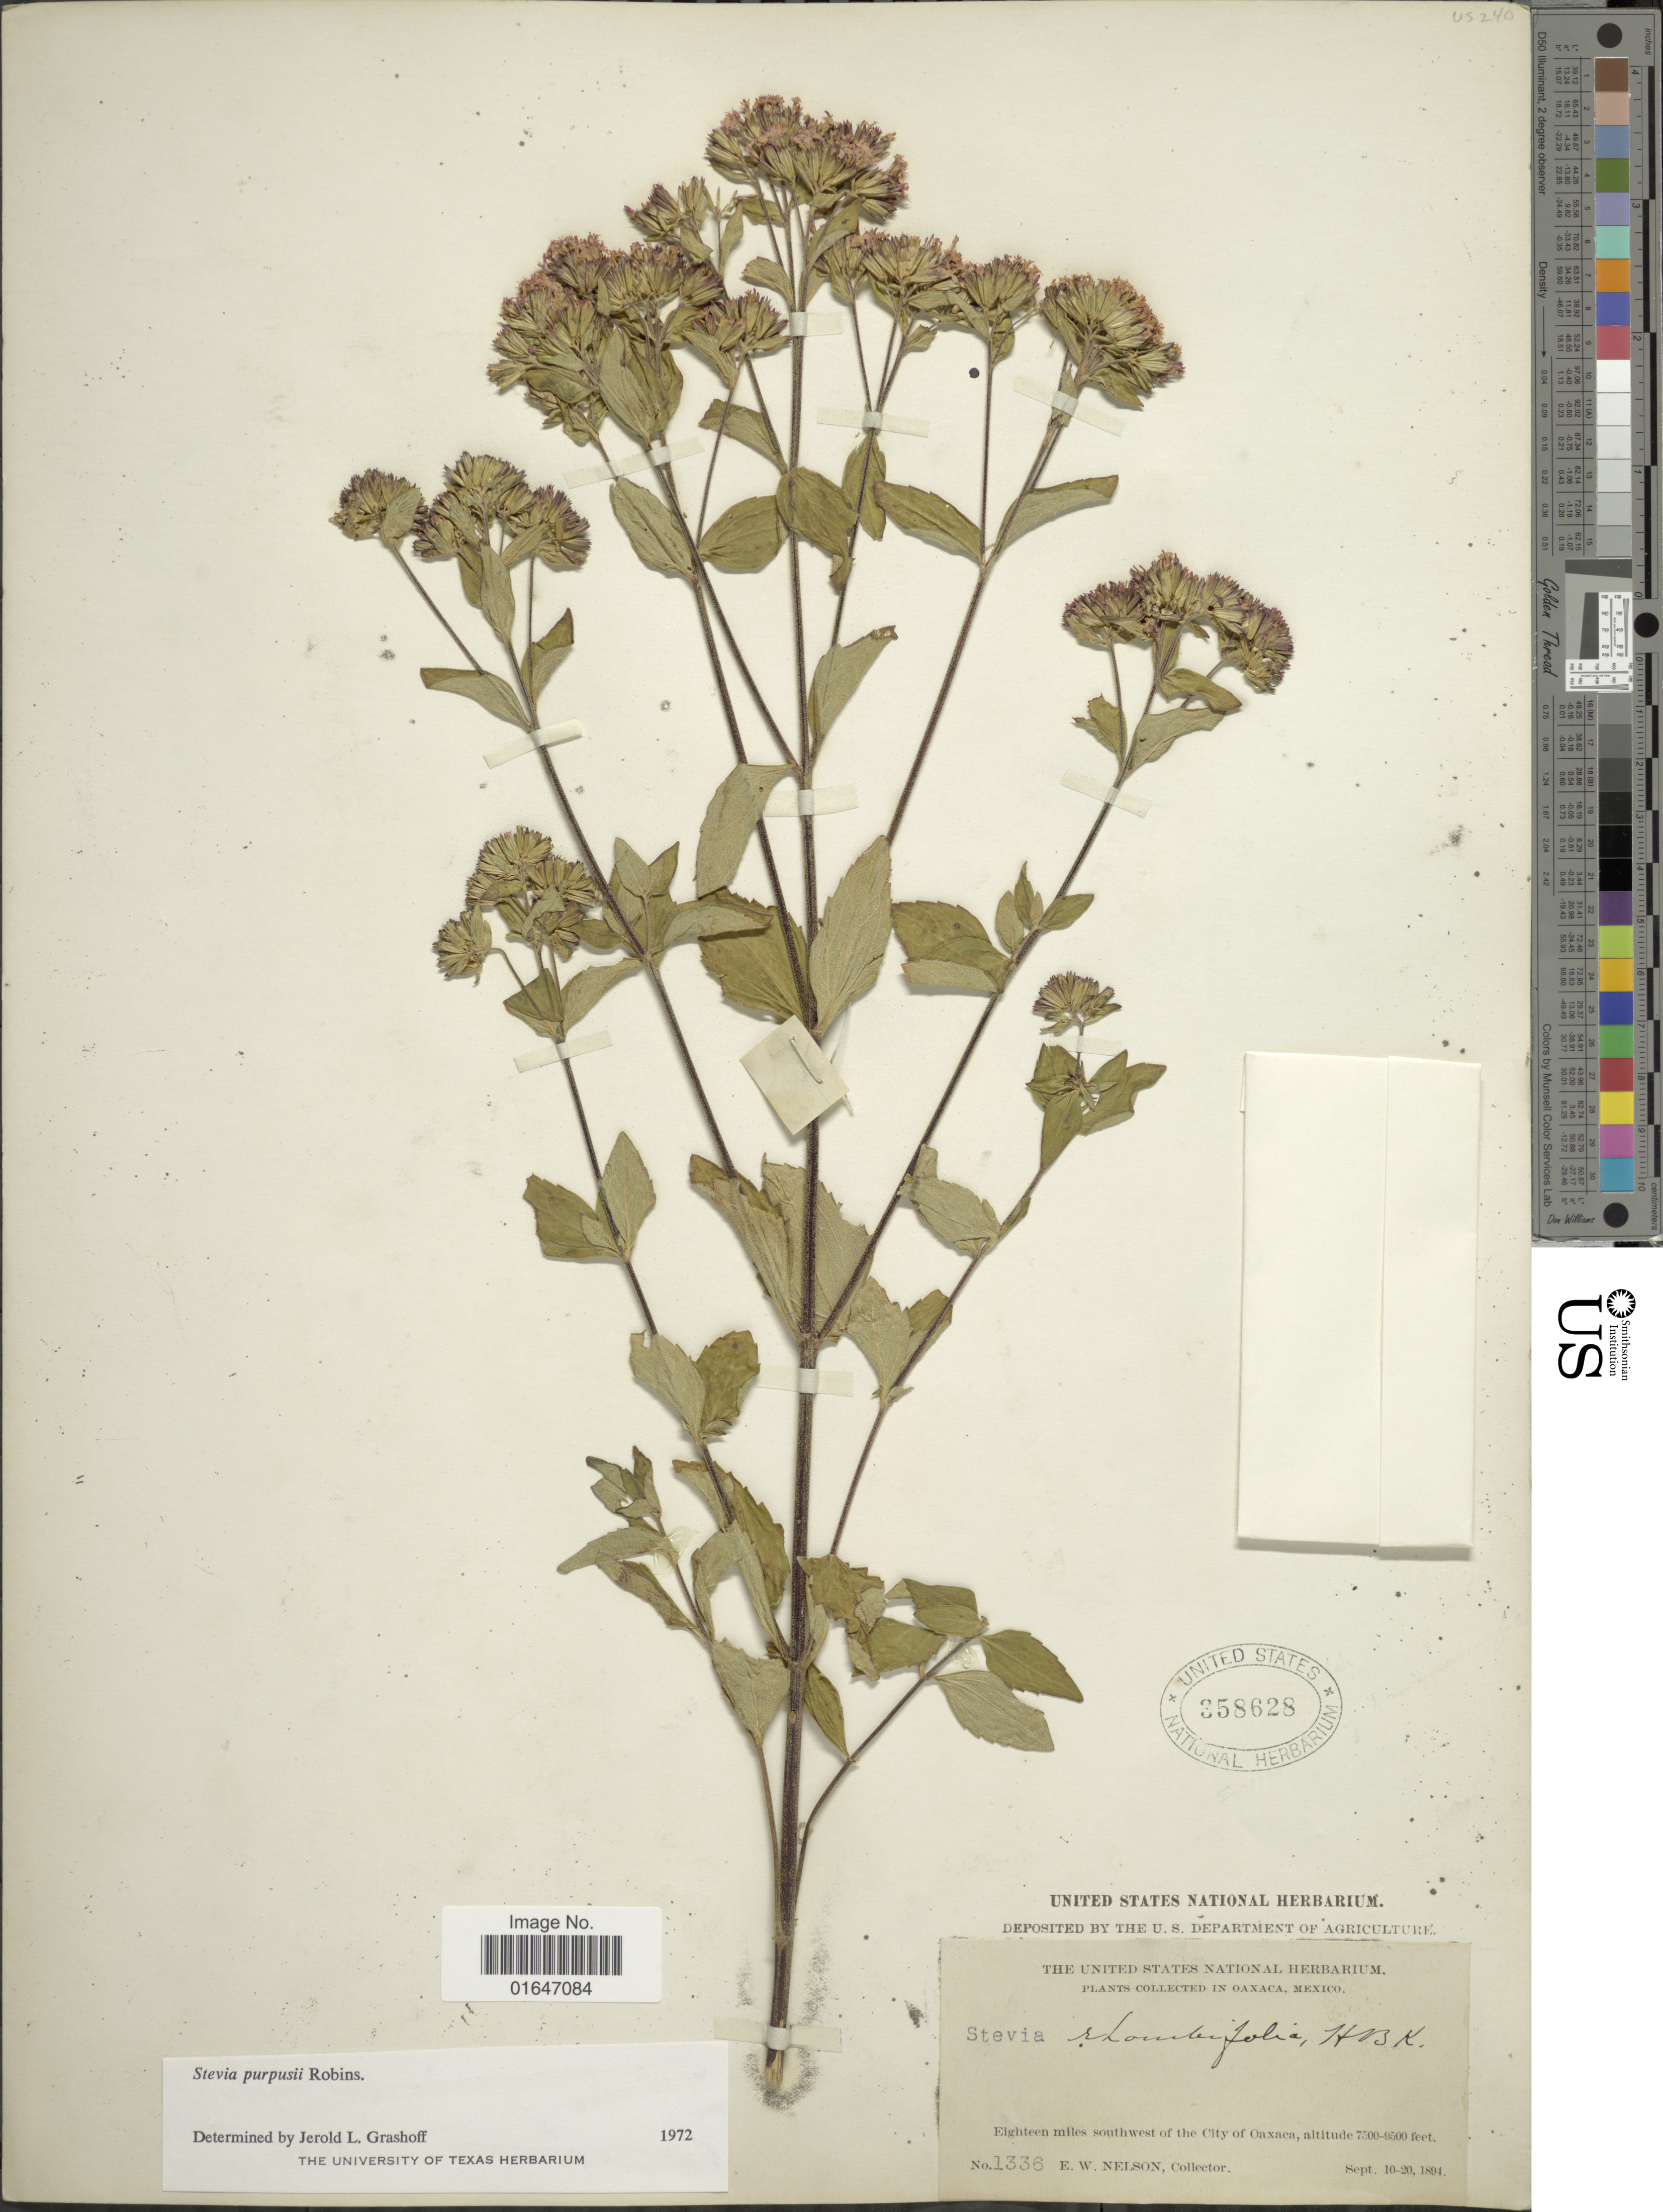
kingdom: Plantae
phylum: Tracheophyta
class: Magnoliopsida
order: Asterales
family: Asteraceae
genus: Stevia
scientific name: Stevia purpusii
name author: B.L. Rob.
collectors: E. W. Nelson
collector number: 1336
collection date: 1894-09-10/1894-09-20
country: Mexico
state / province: Oaxaca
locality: Eighteen miles southwest of the City of Oaxaca.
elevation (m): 2286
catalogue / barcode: US 358628